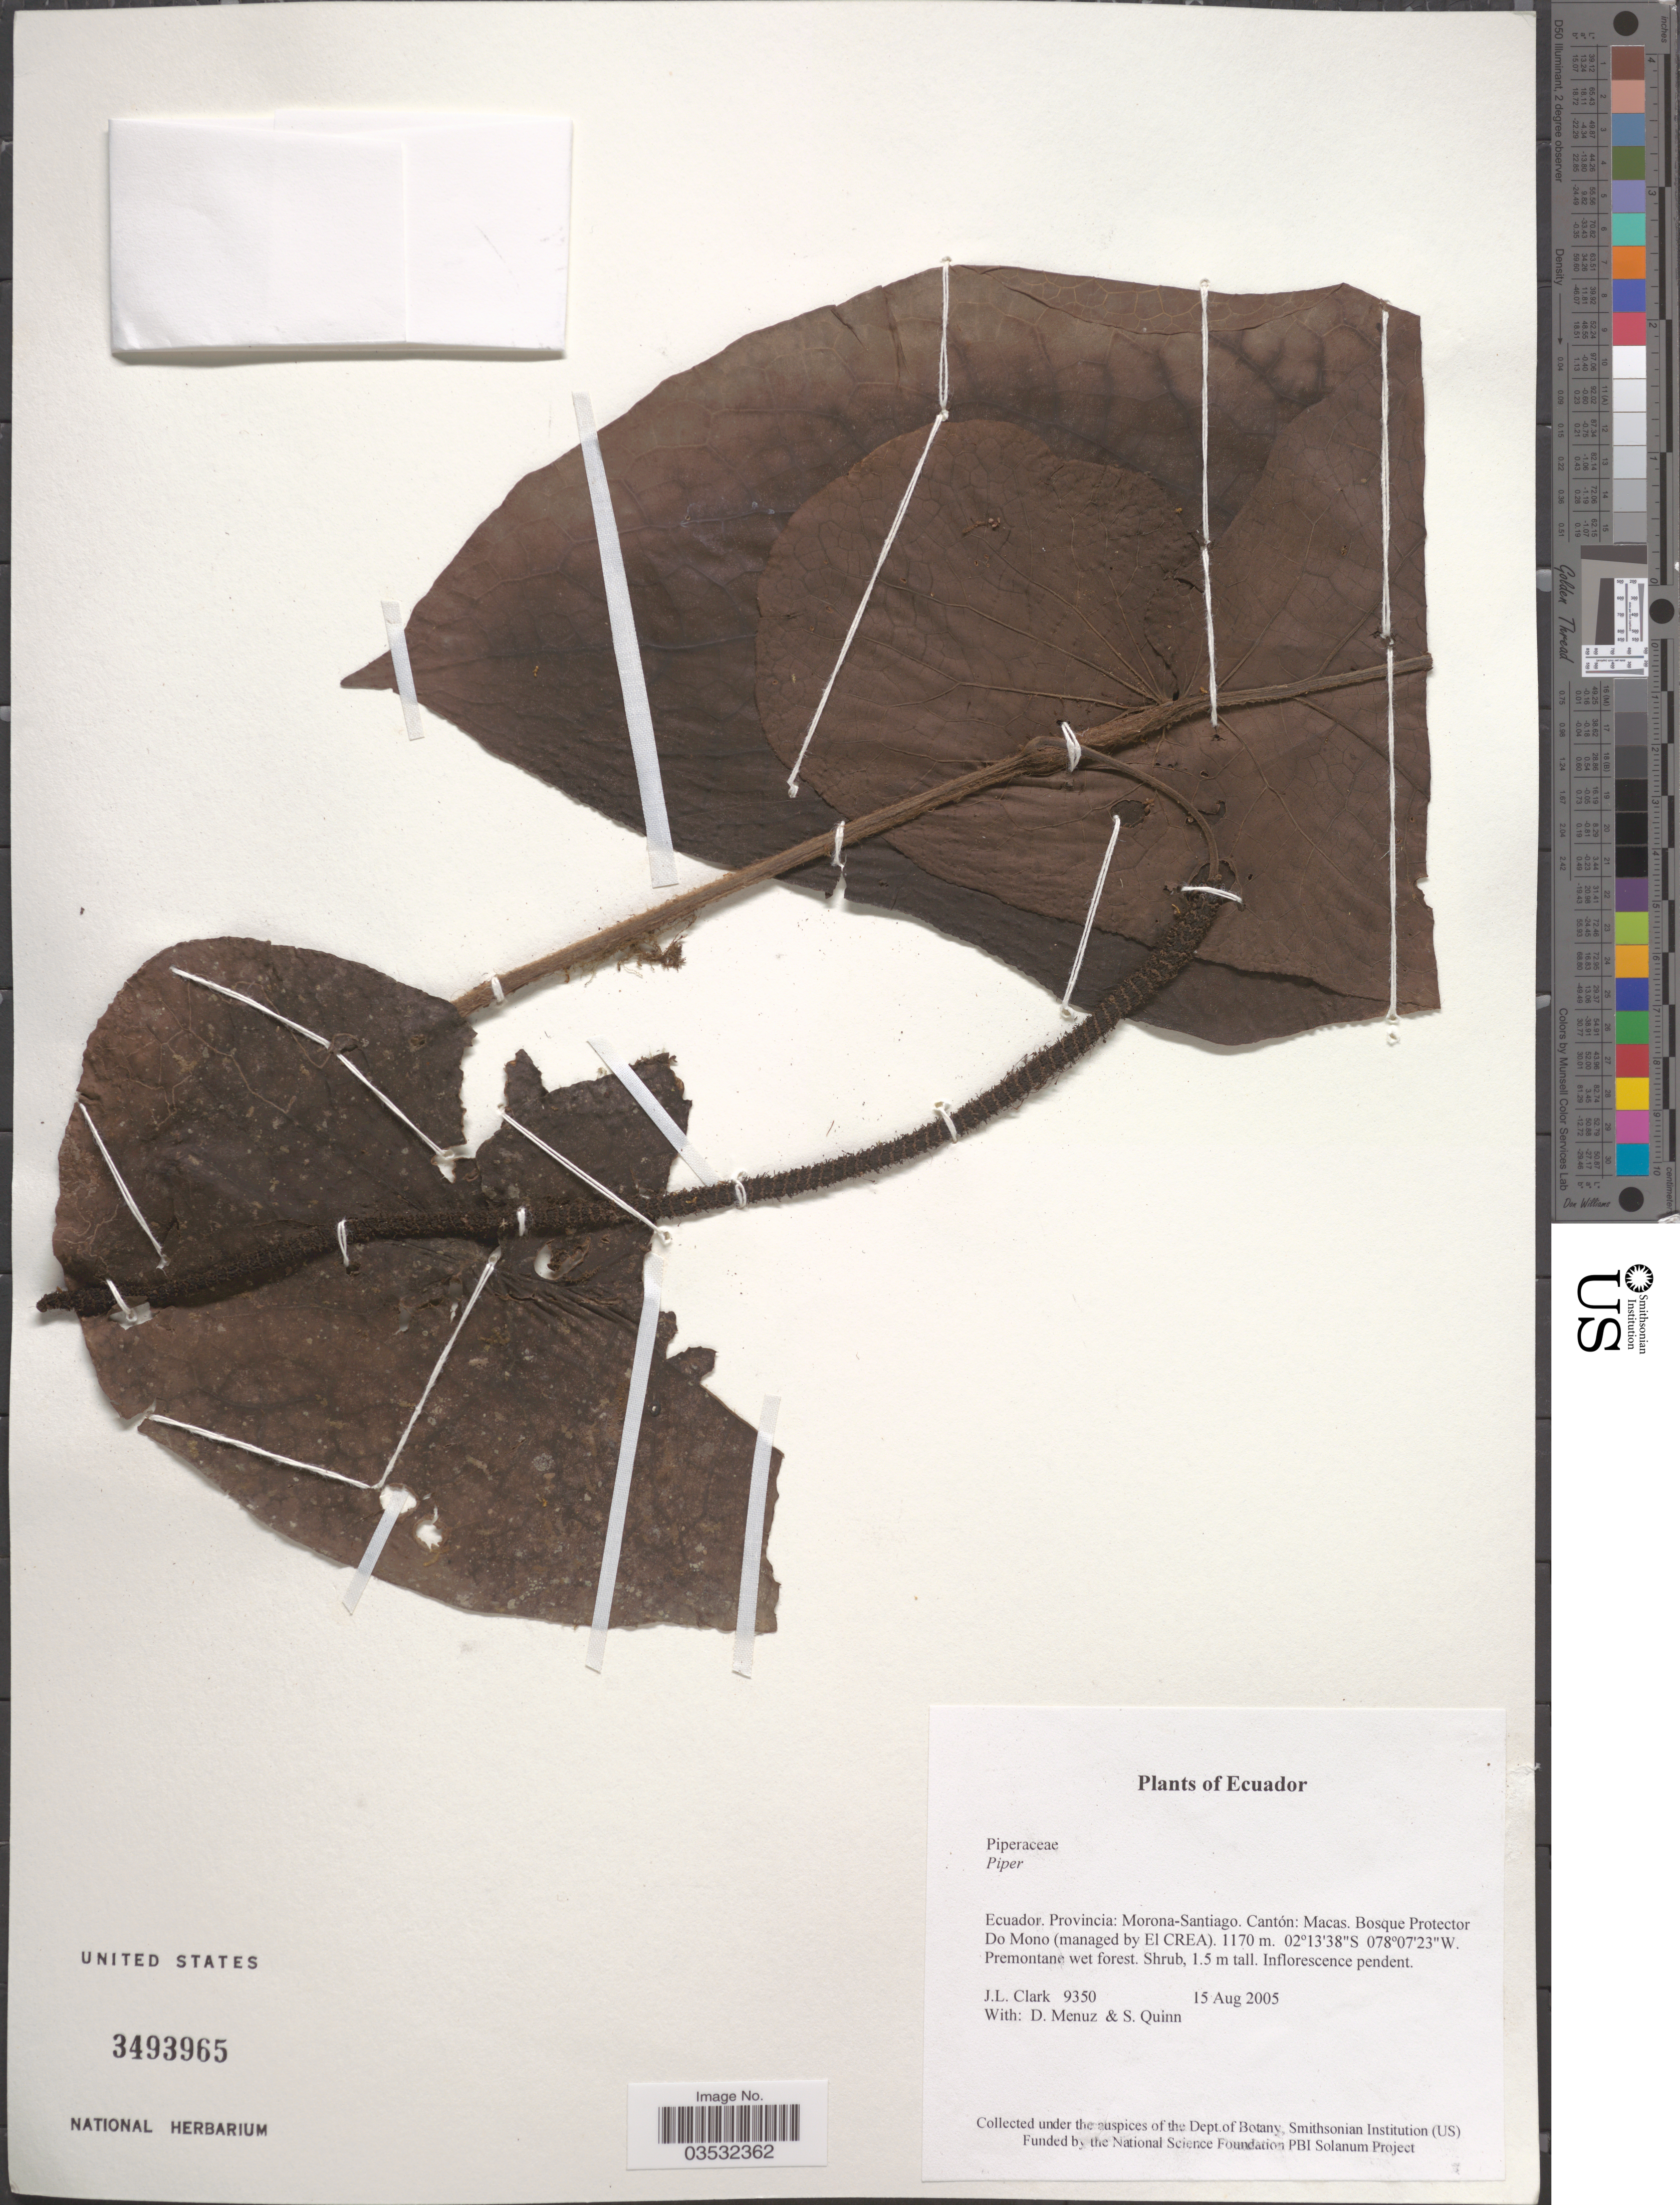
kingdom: Plantae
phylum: Tracheophyta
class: Magnoliopsida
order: Piperales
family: Piperaceae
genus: Piper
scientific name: Piper sp.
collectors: J. L. Clark, D. Menuz & S. Quinn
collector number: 9350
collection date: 2005-08-15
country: Ecuador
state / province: Morona-Santiago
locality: Cantón: Macas. Bosque Protector Do Mono (managed by EL CREA).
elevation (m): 1170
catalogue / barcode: US 3493965